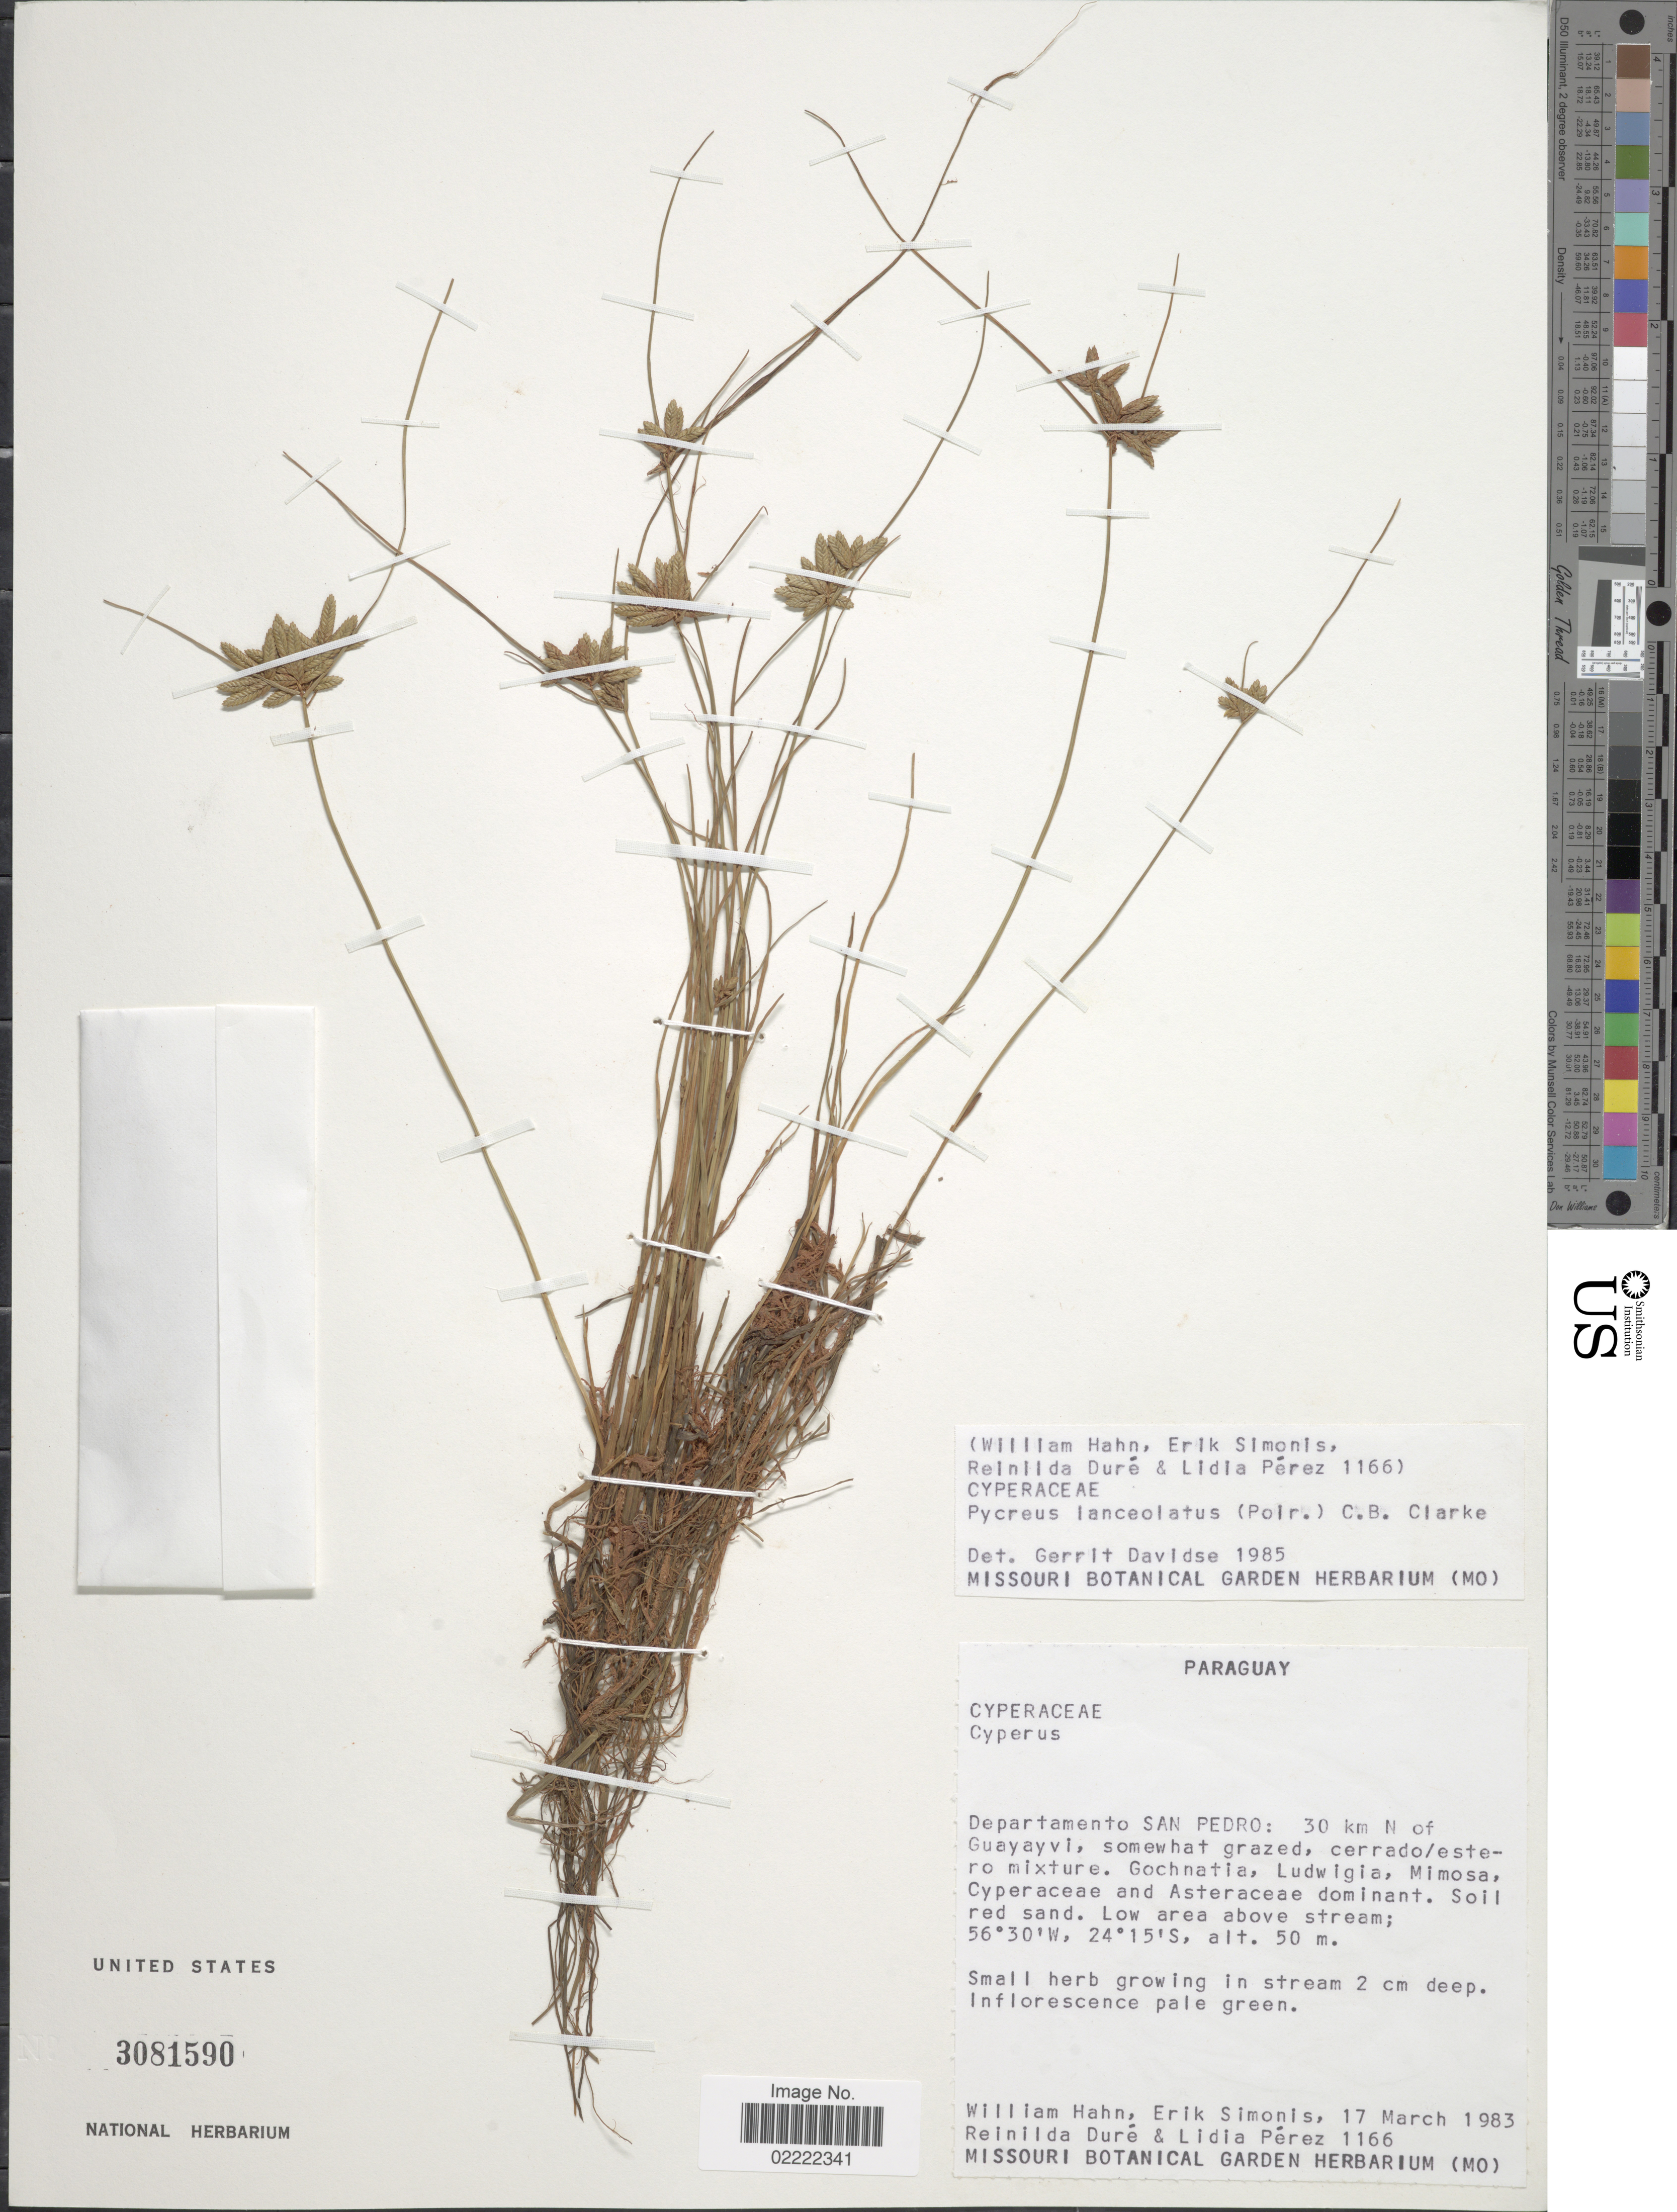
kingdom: Plantae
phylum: Tracheophyta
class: Liliopsida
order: Poales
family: Cyperaceae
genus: Cyperus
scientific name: Cyperus lanceolatus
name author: Poir.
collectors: W. J. Hahn, E. Simonis, R. Duré & L. Pérez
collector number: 1166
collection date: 1983-03-17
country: Paraguay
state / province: San Pedro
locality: Departamento San Pedro: 30 km N of Guayayvi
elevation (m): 50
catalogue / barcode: US 3081590